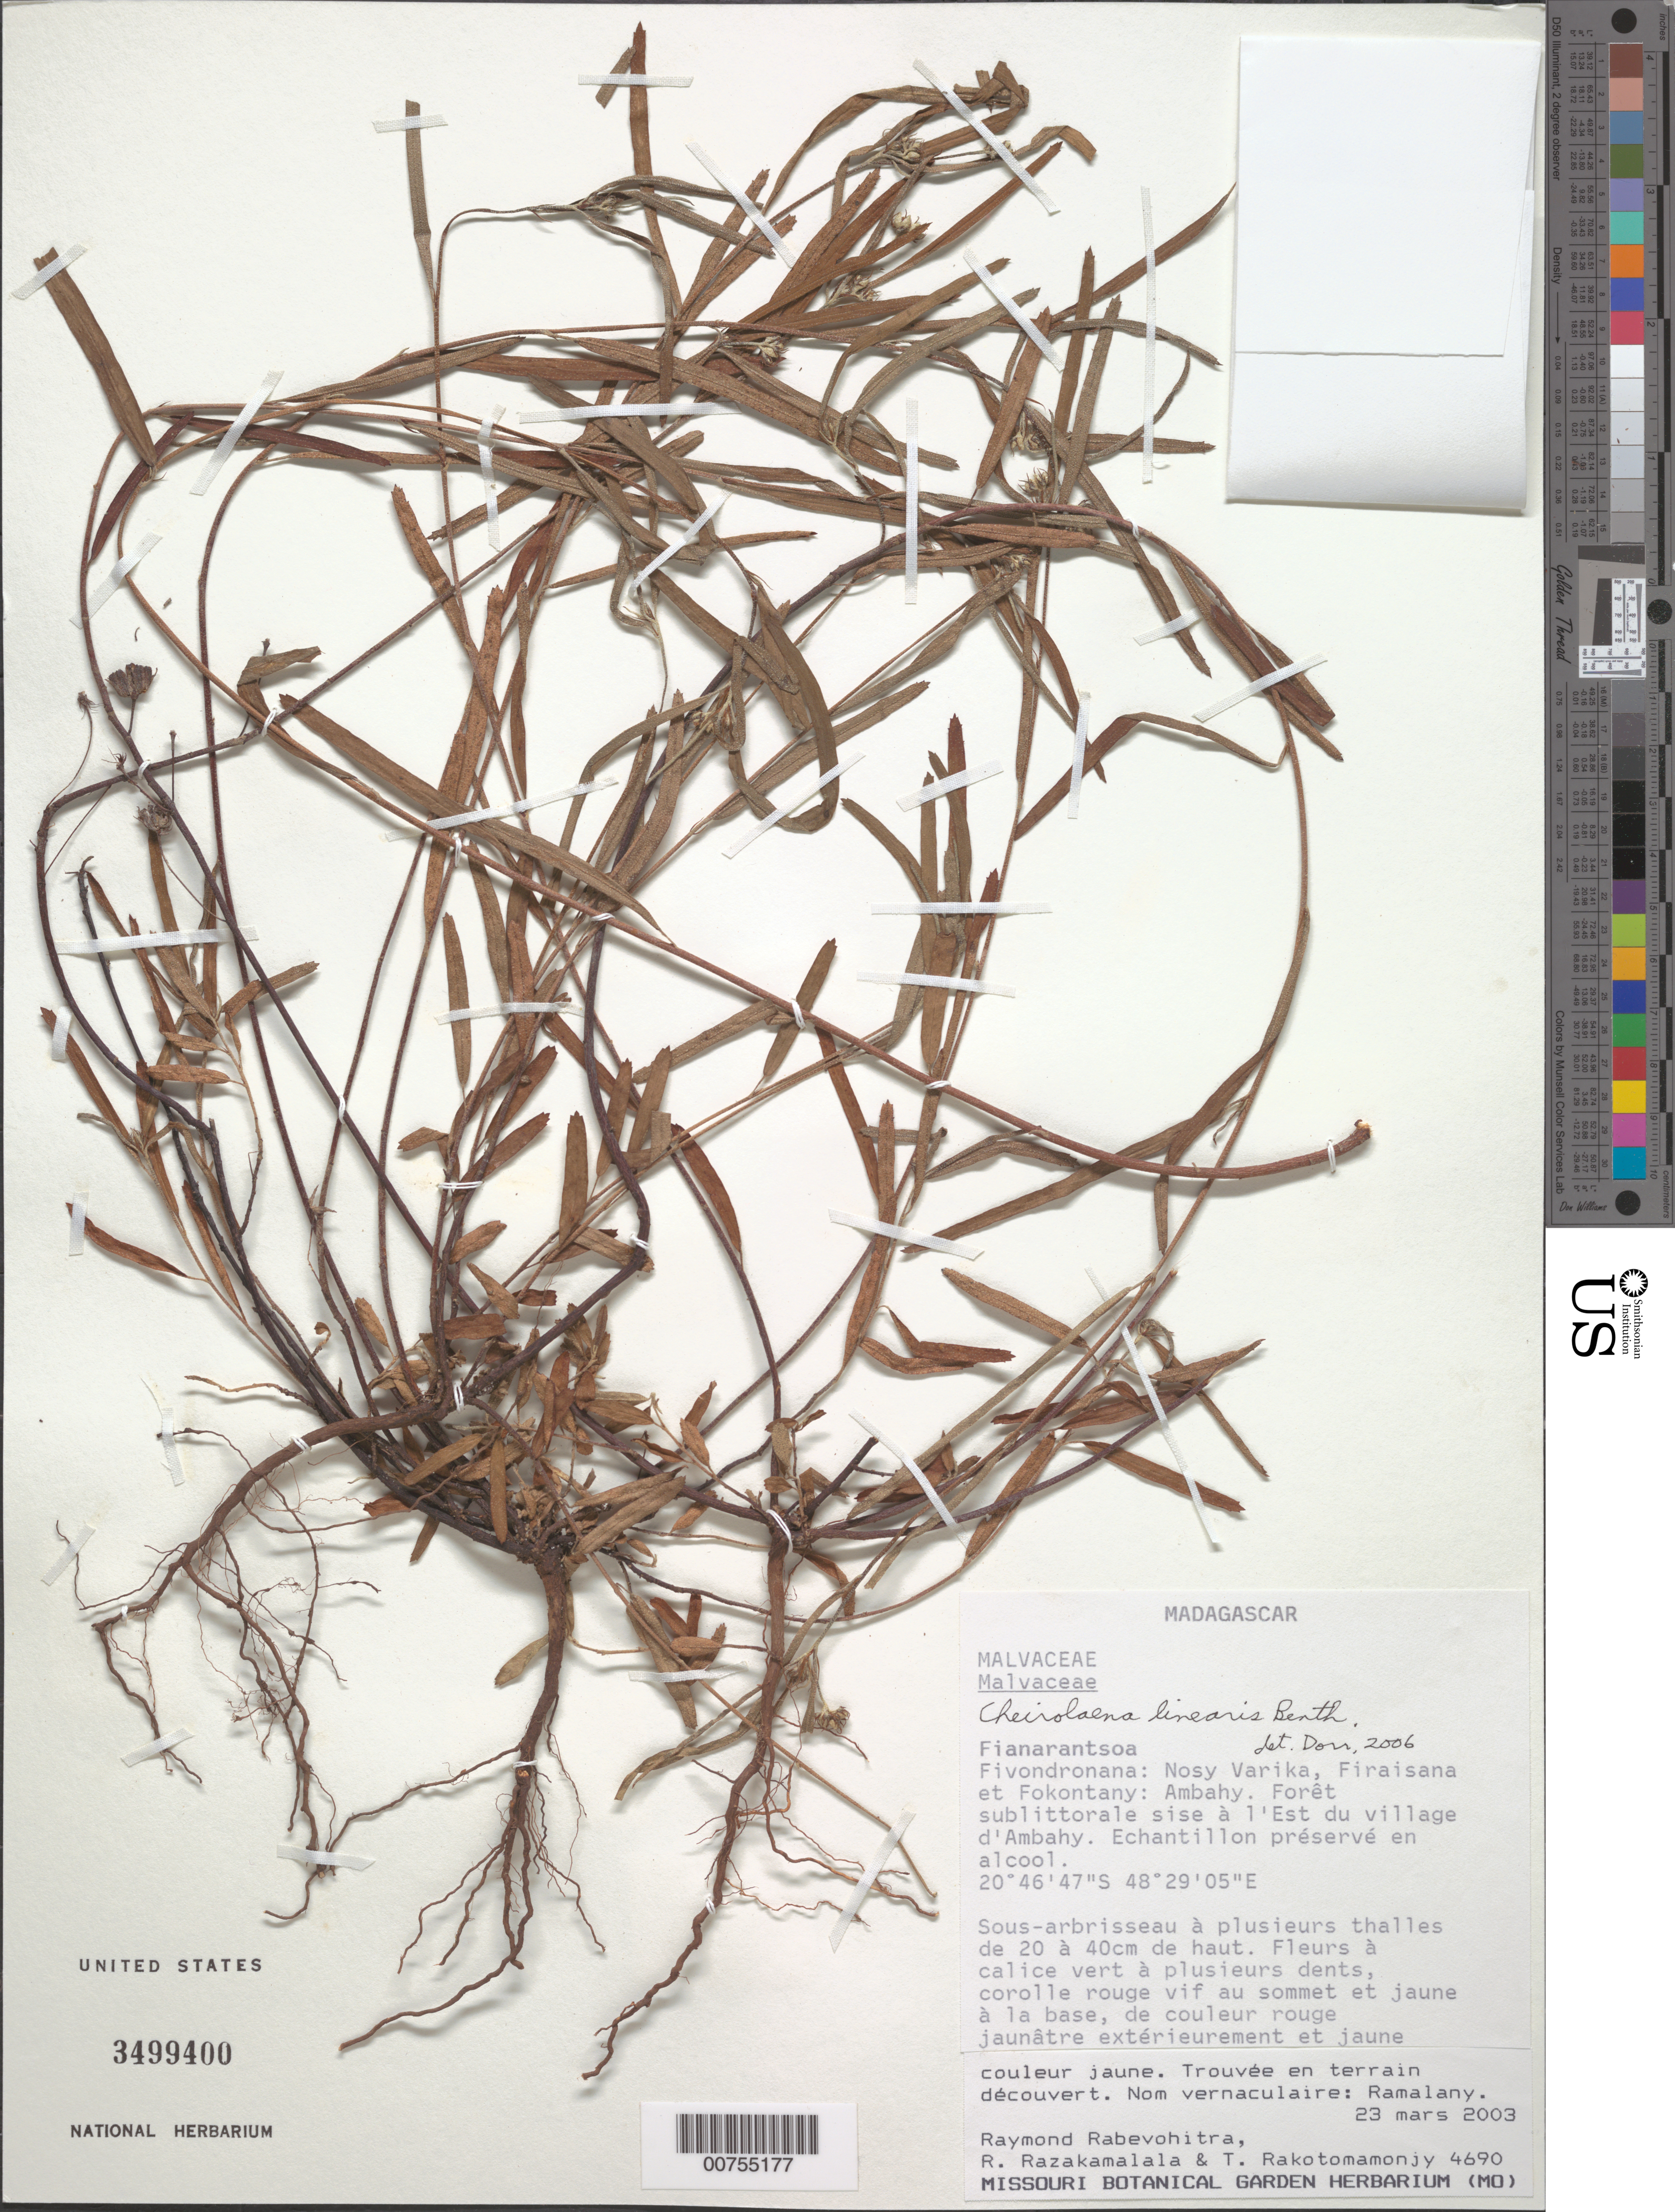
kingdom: Plantae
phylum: Tracheophyta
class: Magnoliopsida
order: Malvales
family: Malvaceae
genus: Cheirolaena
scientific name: Cheirolaena linearis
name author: Benth.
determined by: Dorr, L. J., (BOT), Smithsonian Institution - National Museum of Natural History (UNITED STATES)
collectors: R. Rabevohitra & et al.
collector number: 4690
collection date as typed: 23 Mar 2003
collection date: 2003-03-23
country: Madagascar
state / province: Vatovavy Fitovinany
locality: Fivondronana: Nosy Varika, Firaisana et Fokontany: Ambahy. Sise à l'Est du village d'Ambahy.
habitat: Sublittoral forest.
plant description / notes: Common name: Ramalany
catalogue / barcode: US 3499400